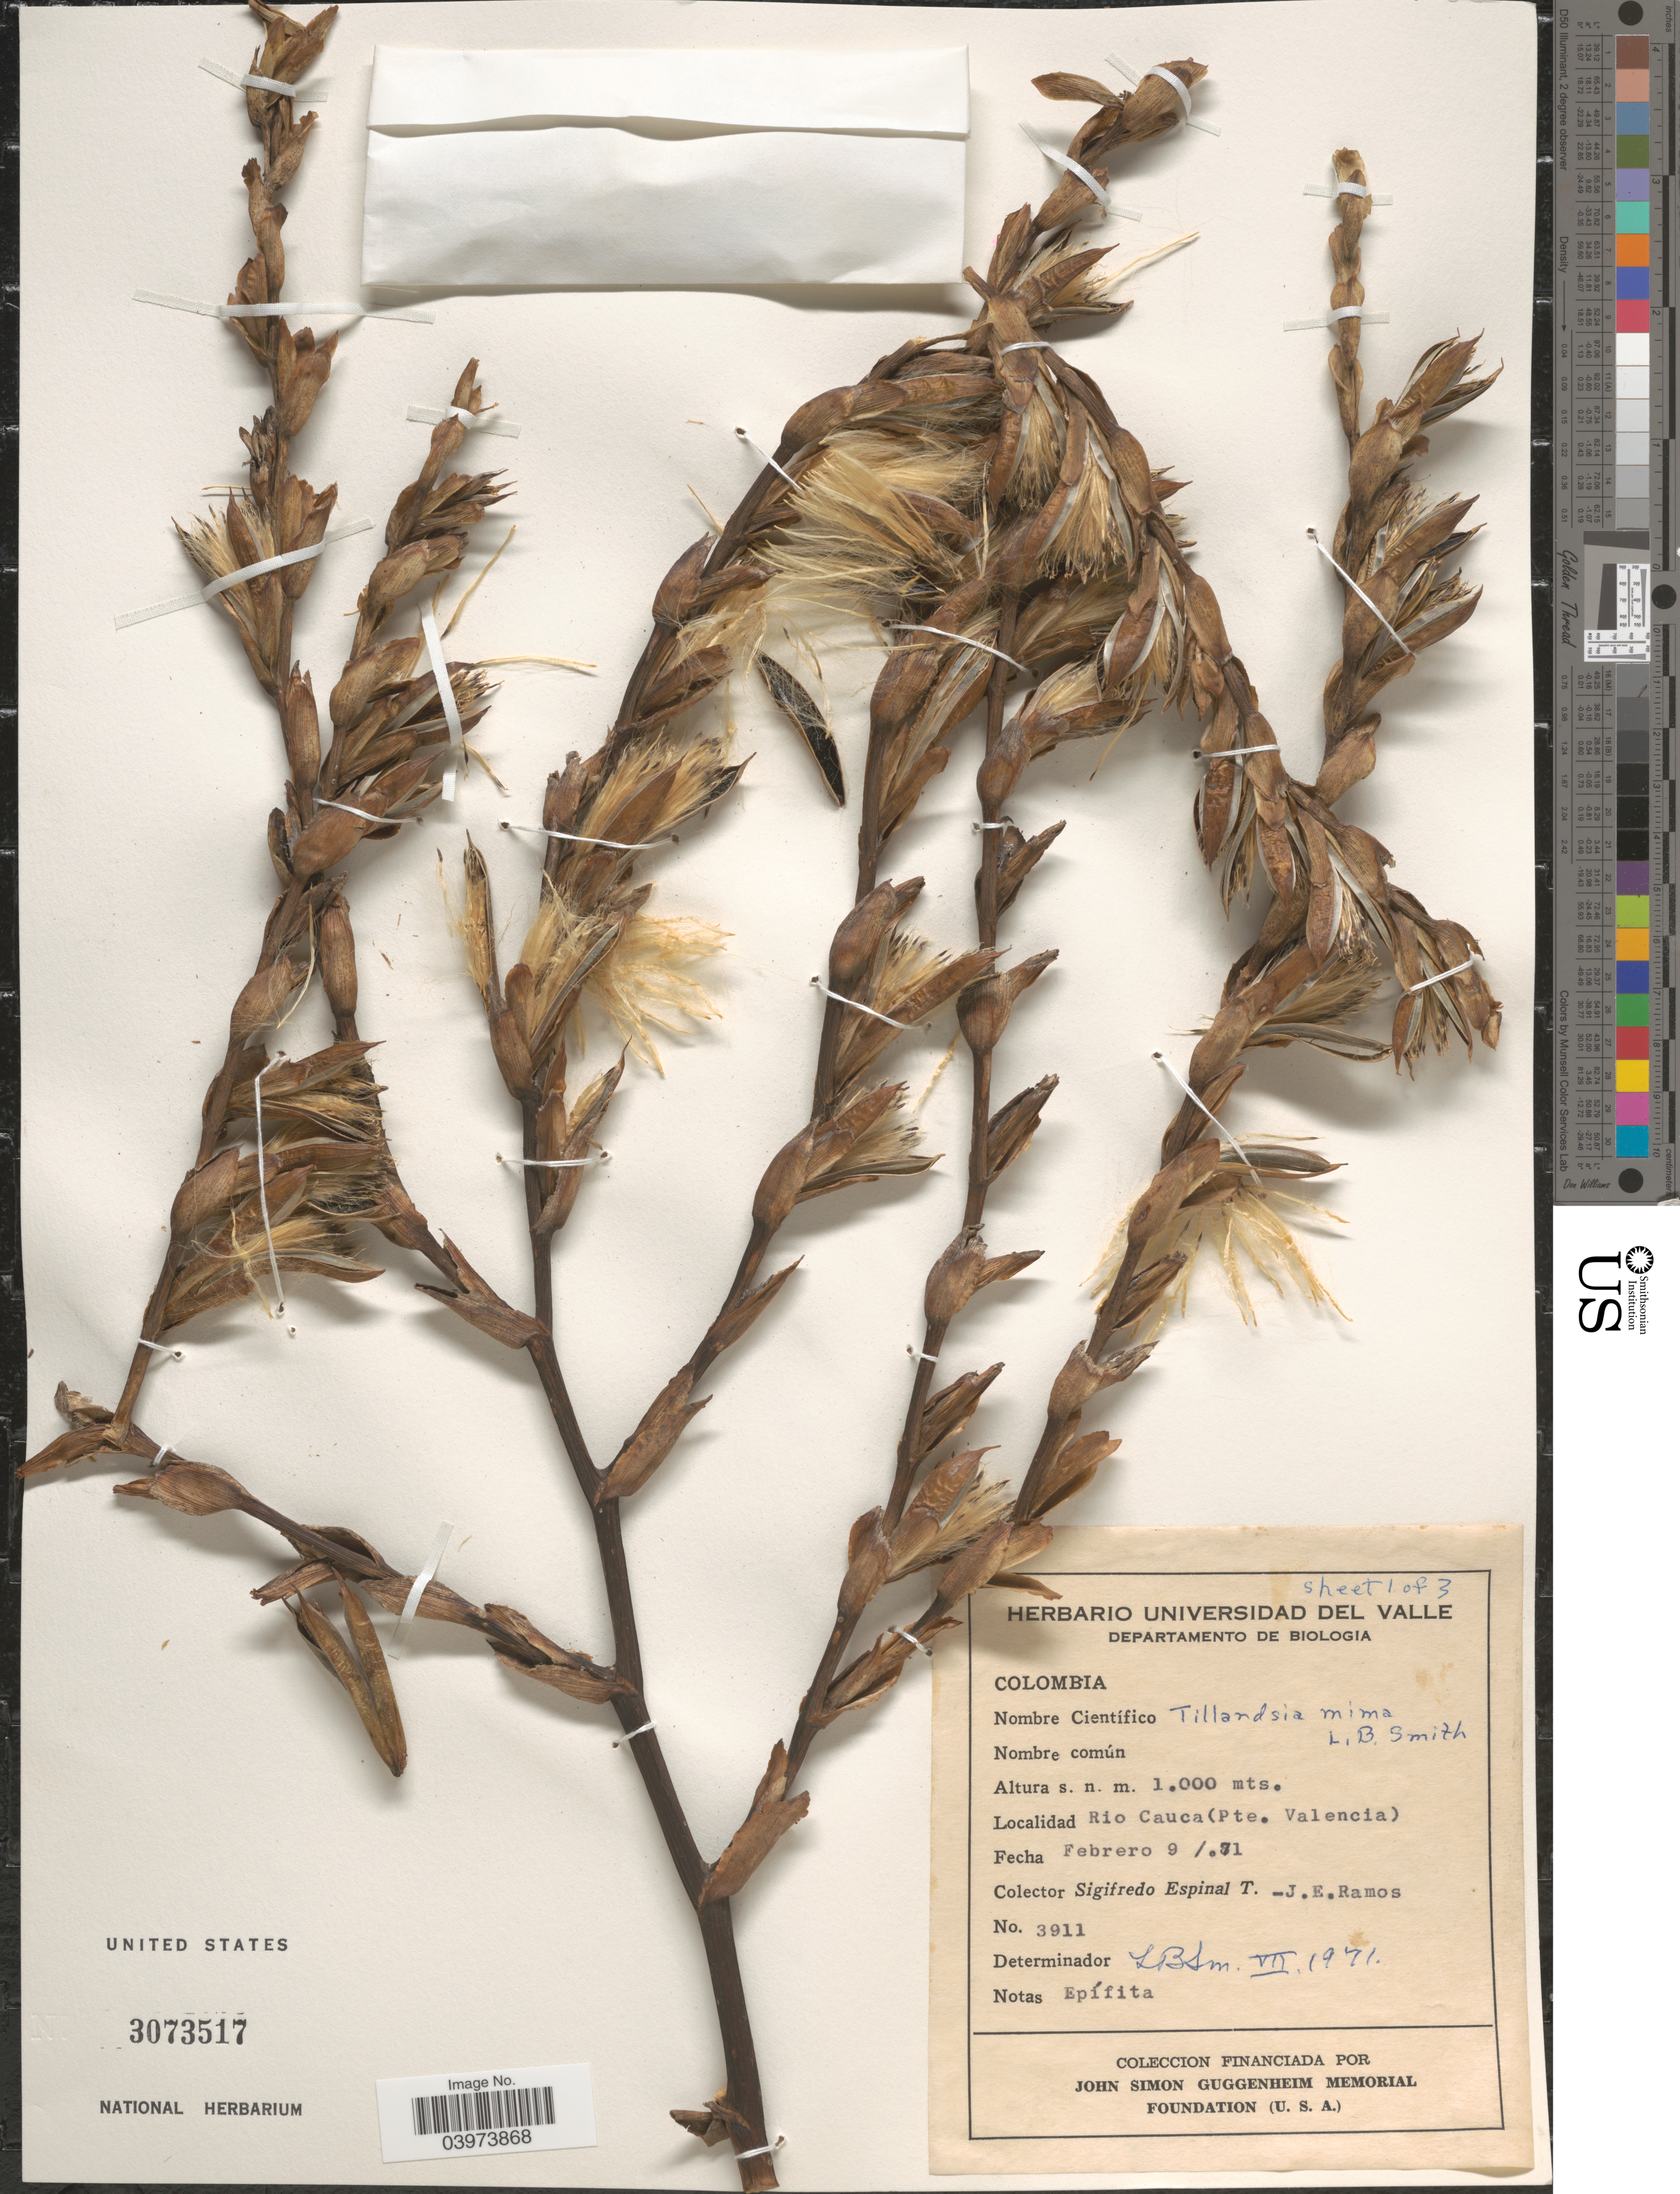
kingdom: Plantae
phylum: Tracheophyta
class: Liliopsida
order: Poales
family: Bromeliaceae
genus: Tillandsia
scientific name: Tillandsia mima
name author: L.B. Sm.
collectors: L. S. Espinal & J. E. Ramos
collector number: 3911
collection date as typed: Transcribed d/m/y: 9/2/71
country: Colombia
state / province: Cauca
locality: Rio Cauca (Pte. Valencia).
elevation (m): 1000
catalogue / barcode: US 3073517